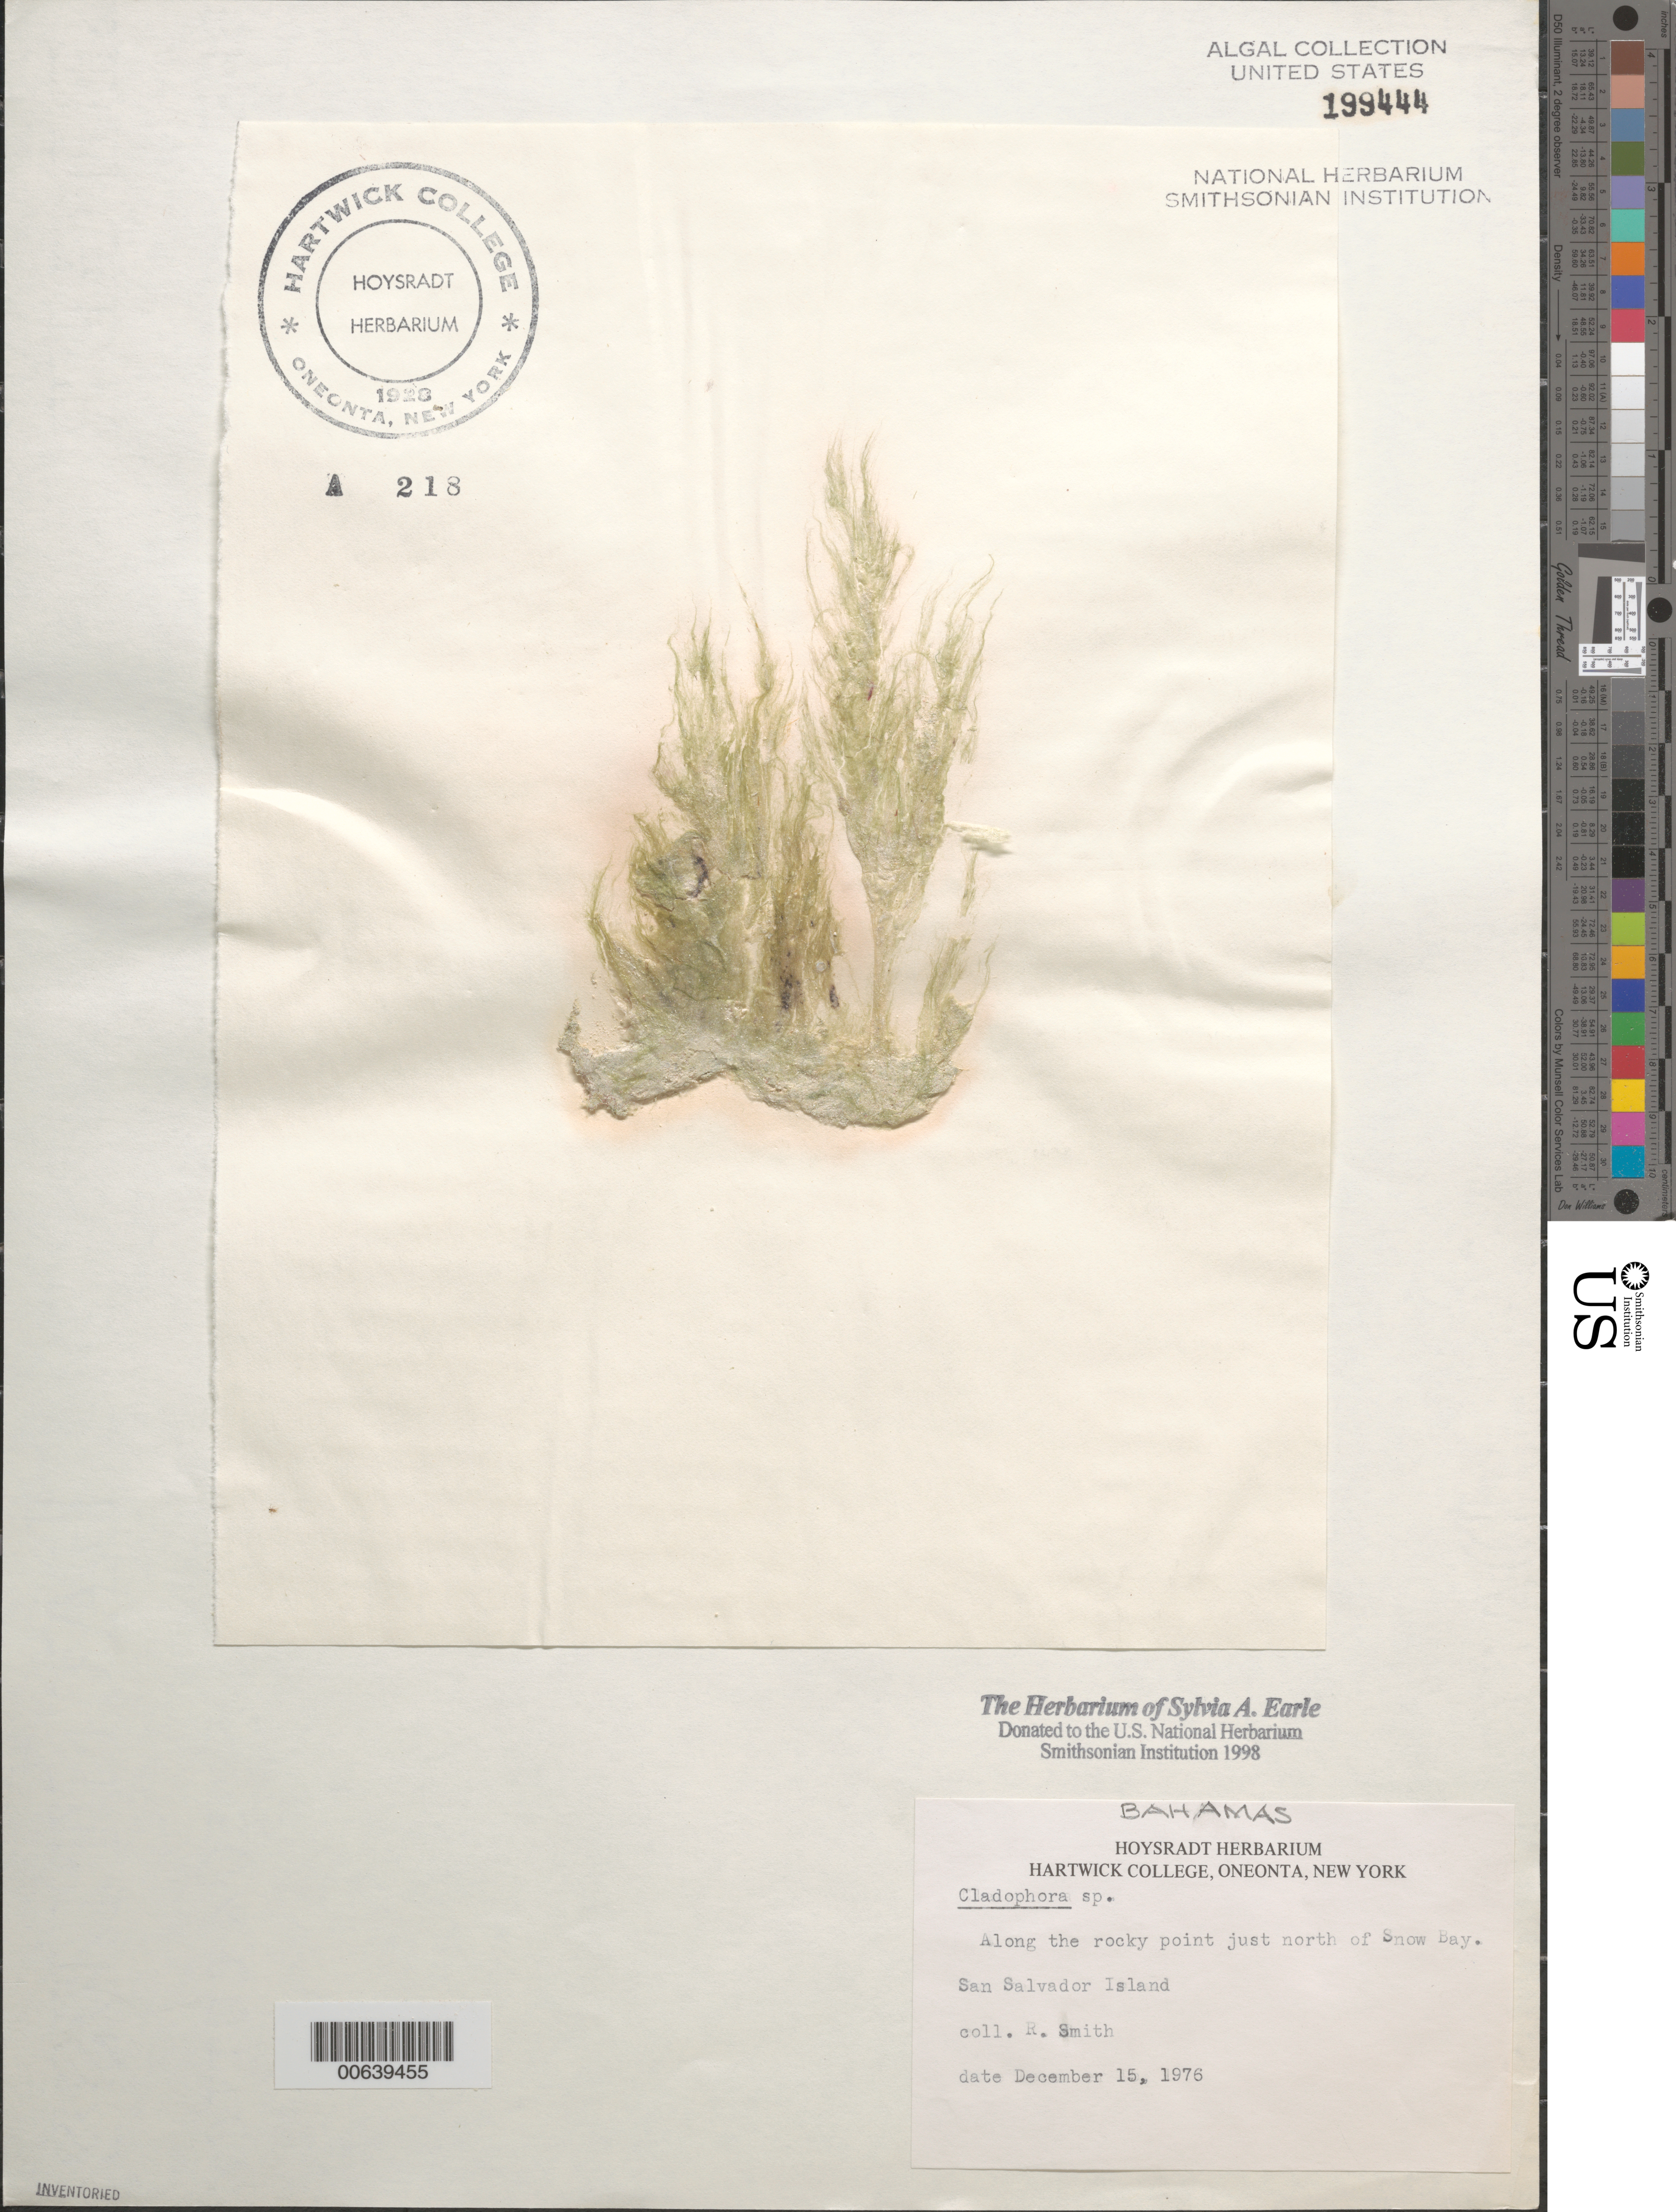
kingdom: Plantae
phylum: Chlorophyta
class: Ulvophyceae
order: Cladophorales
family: Cladophoraceae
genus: Cladophora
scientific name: Cladophora sp.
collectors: R. Smith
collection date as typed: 15 Dec 1976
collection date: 1976-12-15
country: Bahamas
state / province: San Salvador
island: San Salvador Island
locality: Rocky point just north of Snow Bay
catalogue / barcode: US 199444